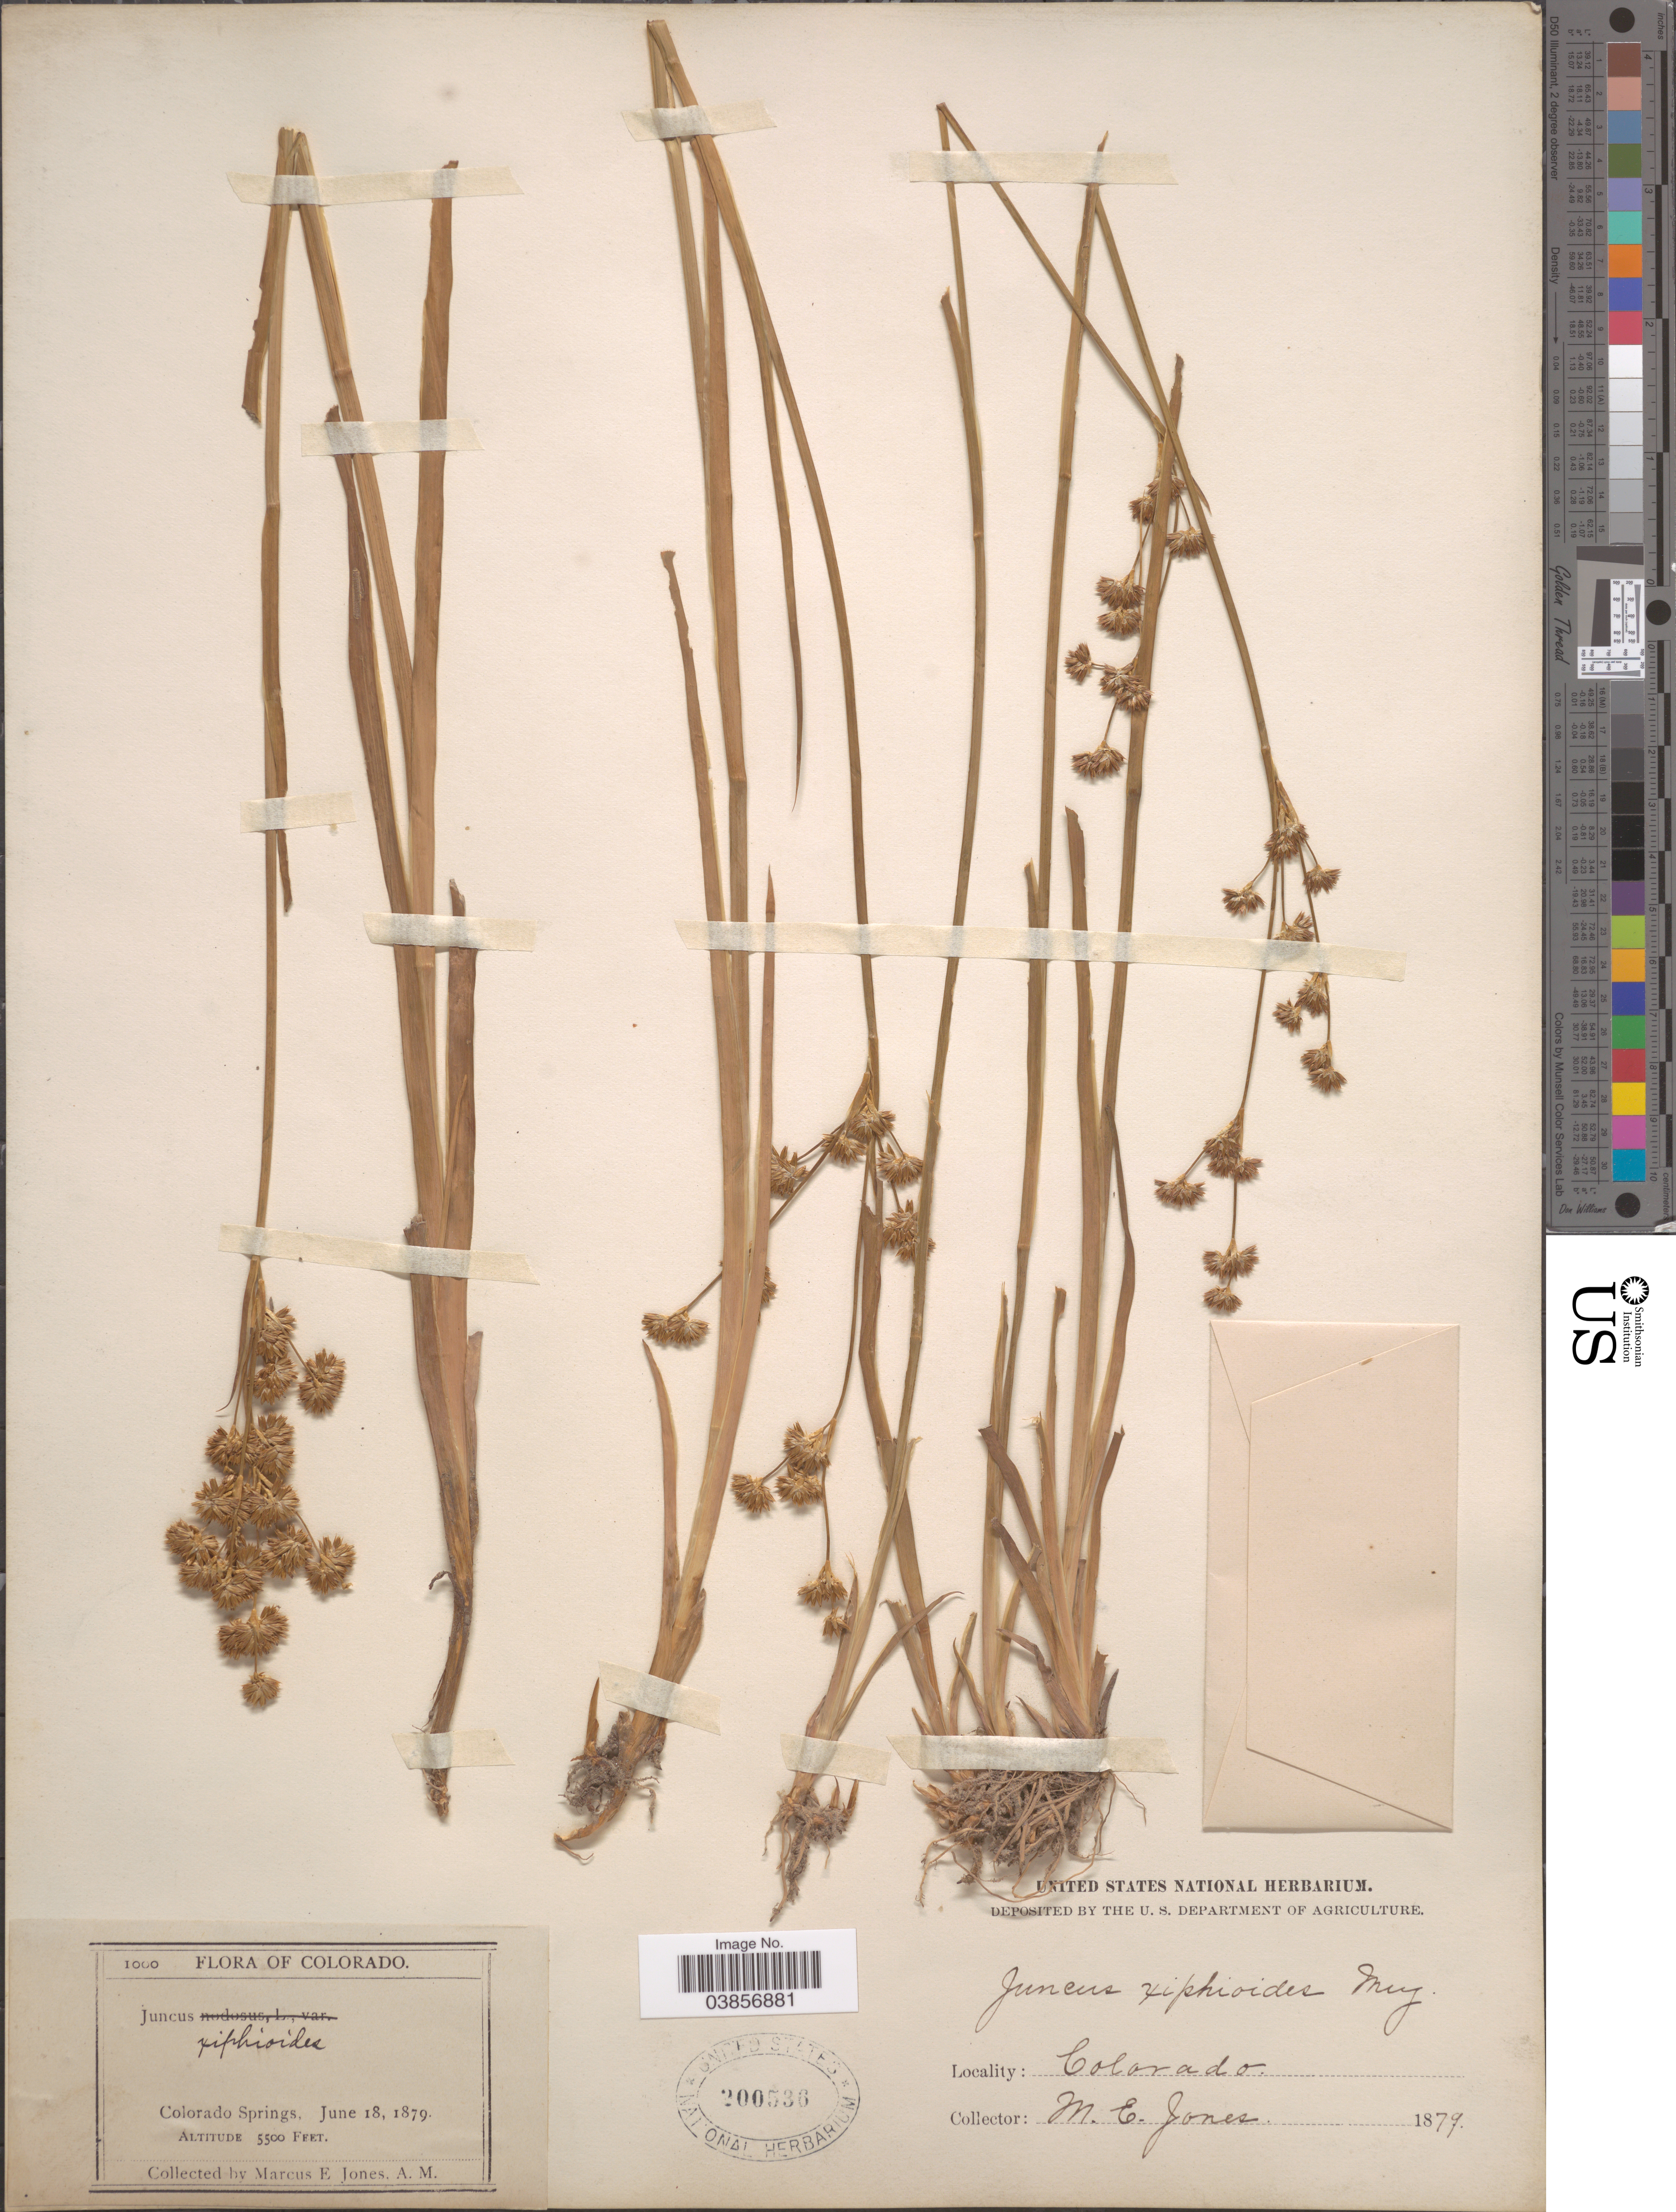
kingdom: Plantae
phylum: Tracheophyta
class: Liliopsida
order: Poales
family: Juncaceae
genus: Juncus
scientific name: Juncus saximontanus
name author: A. Nelson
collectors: M. E. Jones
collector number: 1000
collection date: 1879-06-18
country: United States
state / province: Colorado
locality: Colorado Springs.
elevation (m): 1676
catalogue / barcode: US 200536